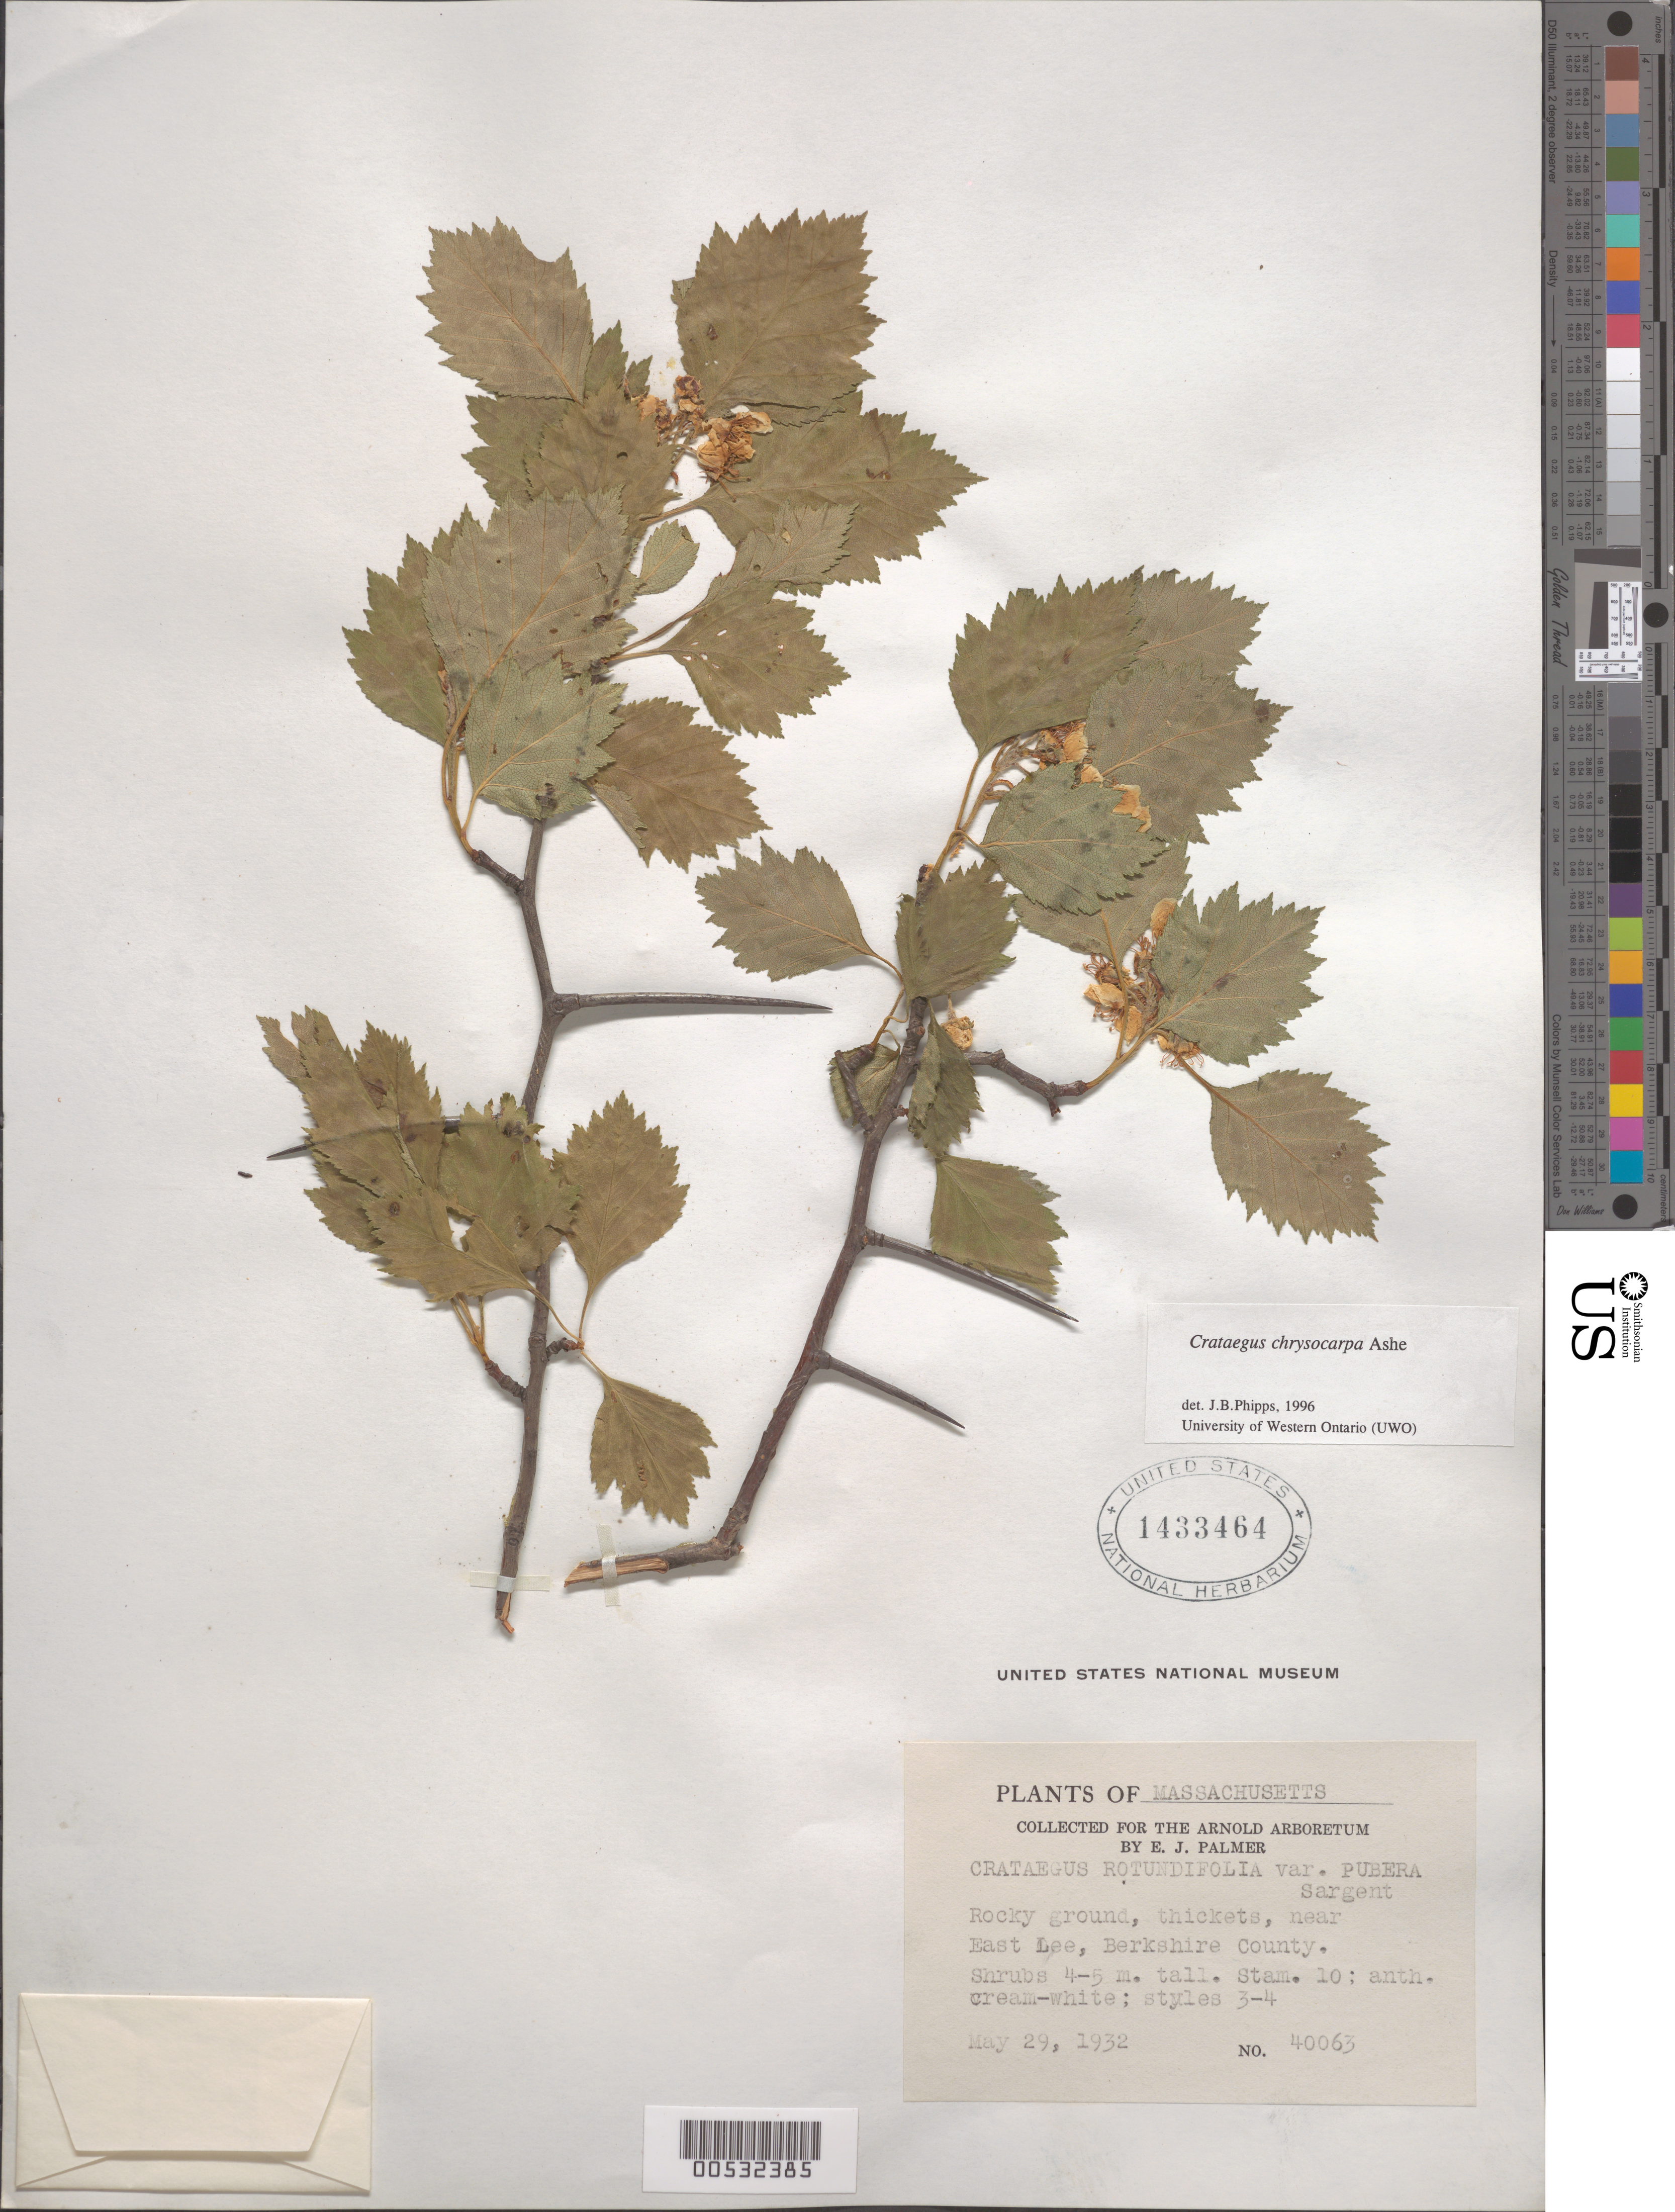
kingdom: Plantae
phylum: Tracheophyta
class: Magnoliopsida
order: Rosales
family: Rosaceae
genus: Crataegus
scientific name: Crataegus chrysocarpa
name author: Ashe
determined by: Phipps, James B., (UWO), University of Western Ontario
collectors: E. J. Palmer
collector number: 40063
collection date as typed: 29 May 1932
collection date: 1932-05-29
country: United States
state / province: Massachusetts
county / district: Berkshire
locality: Near East Lee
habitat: Rocky ground, thickets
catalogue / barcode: US 1433464